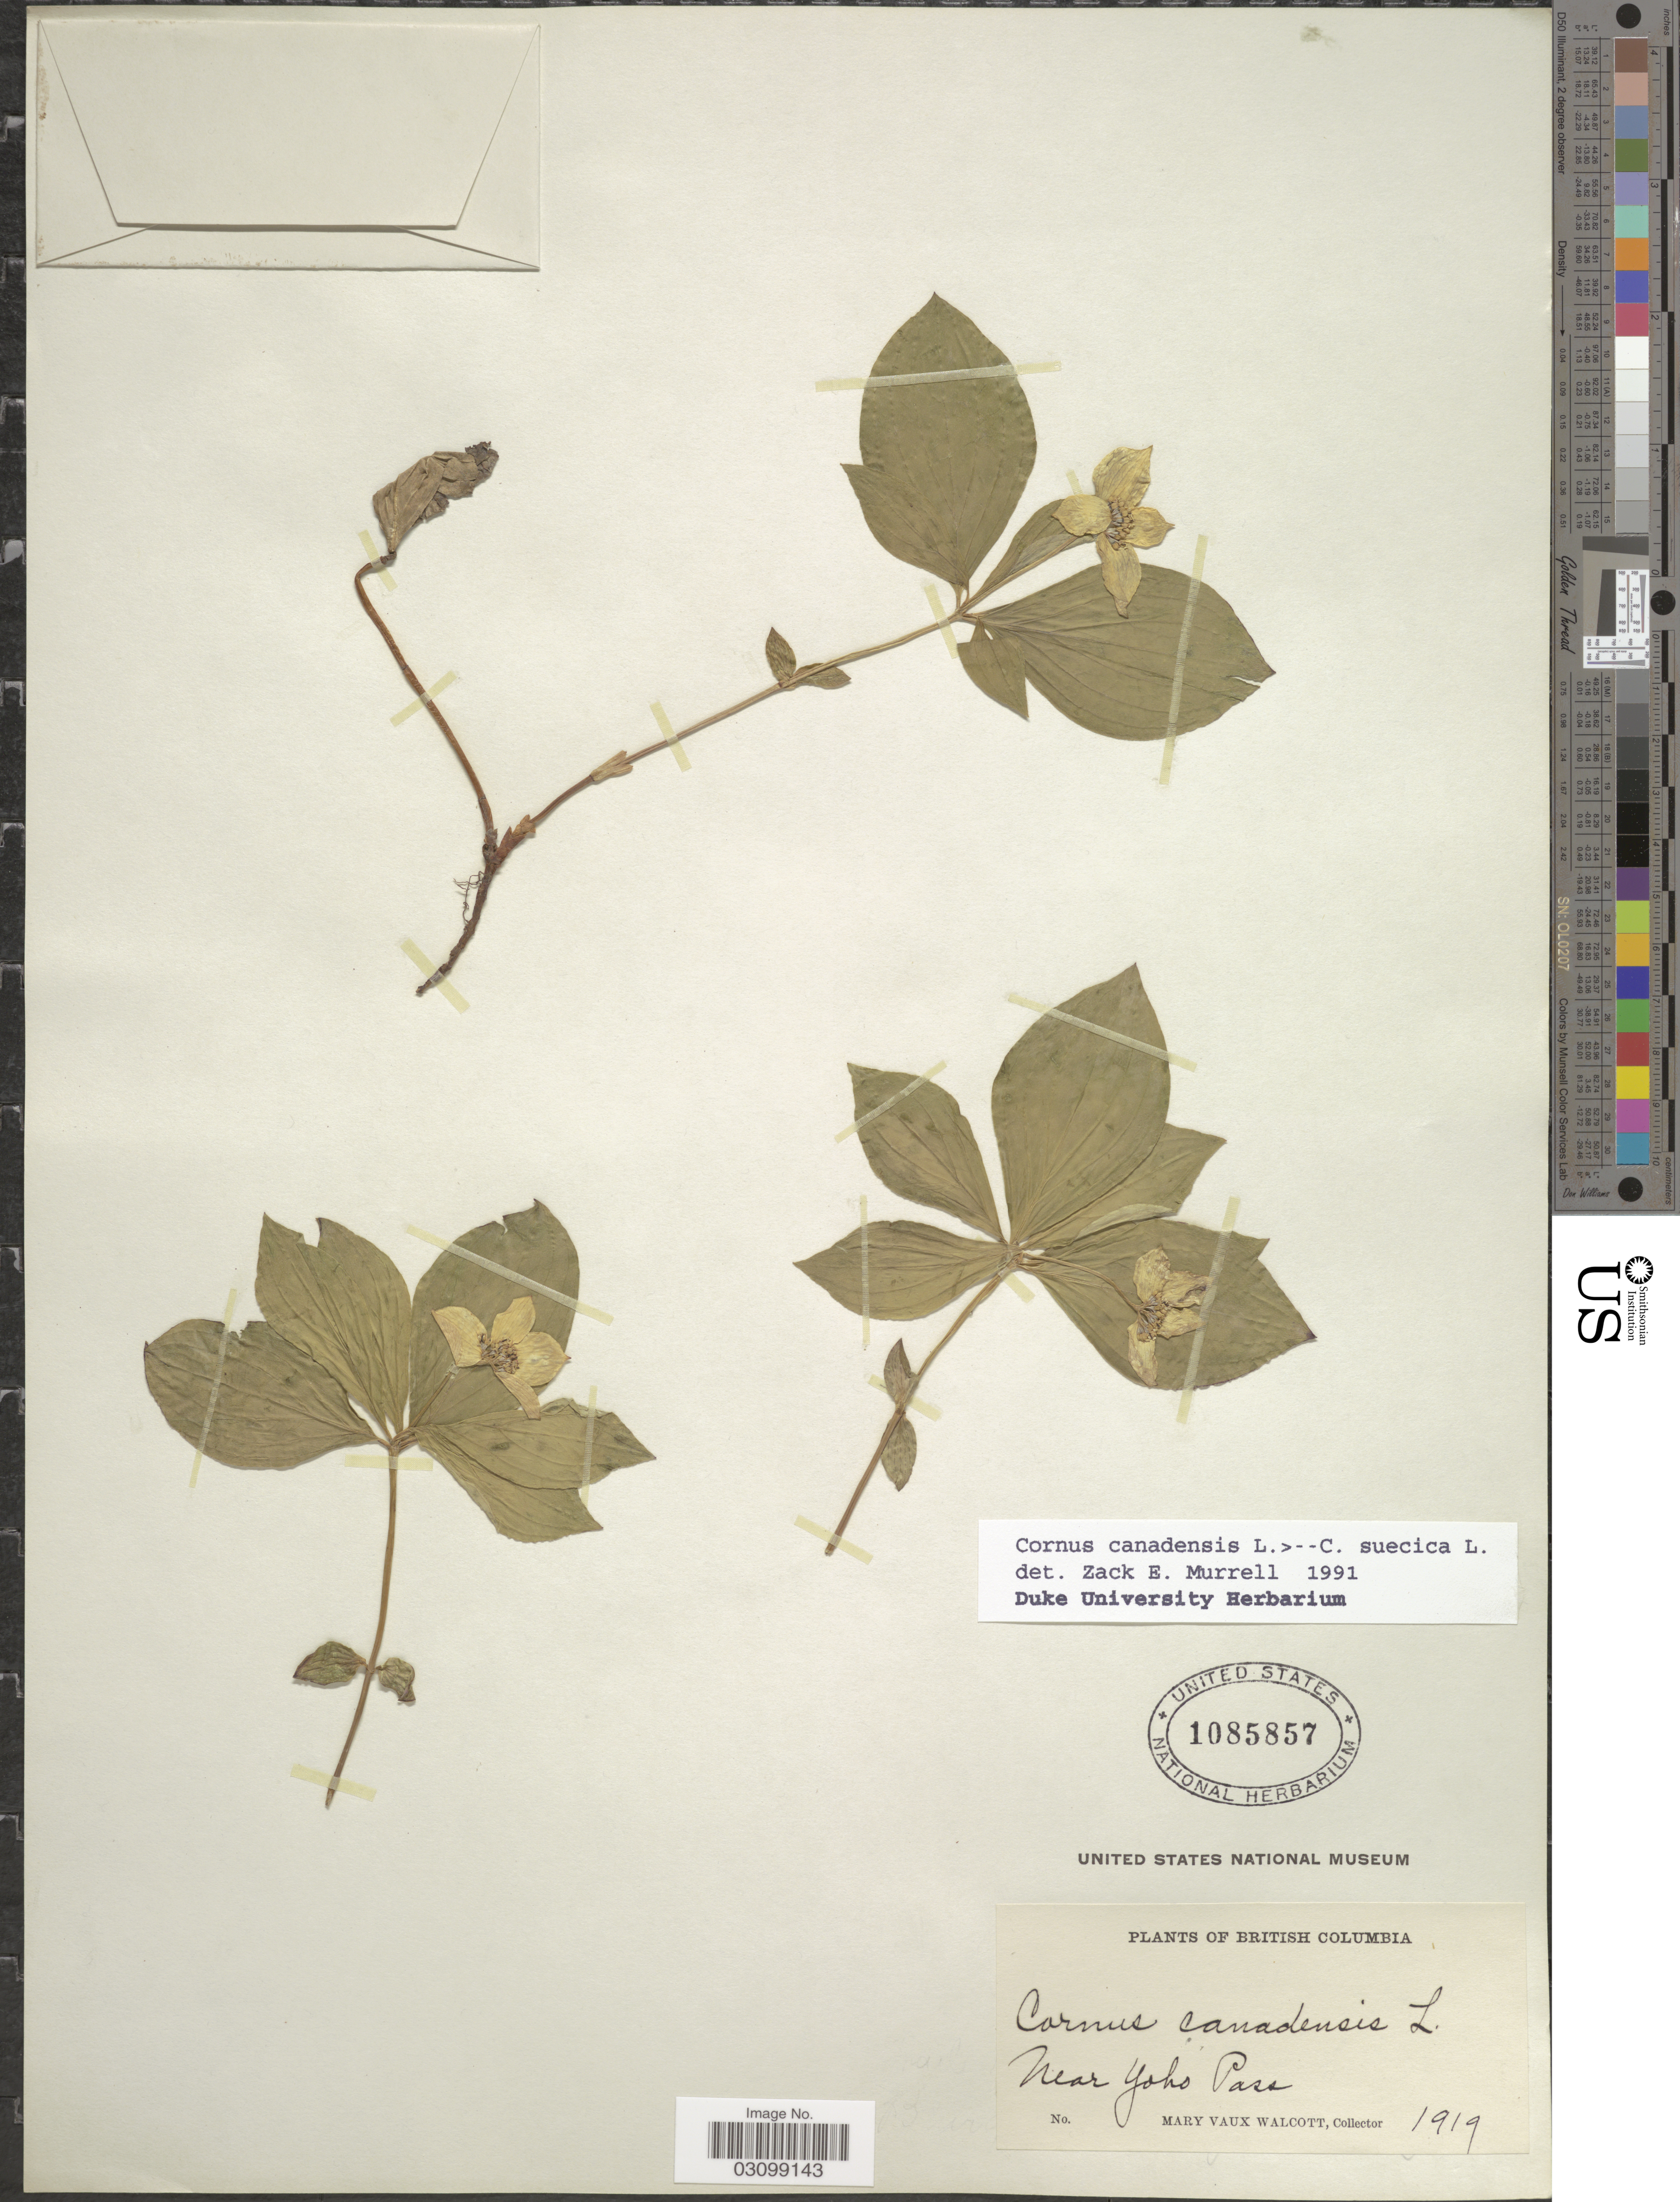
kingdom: Plantae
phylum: Tracheophyta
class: Magnoliopsida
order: Cornales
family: Cornaceae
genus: Cornus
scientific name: Cornus sp.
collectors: M. Walcott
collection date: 1919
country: Canada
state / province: British Columbia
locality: Near Yoho Pass.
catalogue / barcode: US 1085857